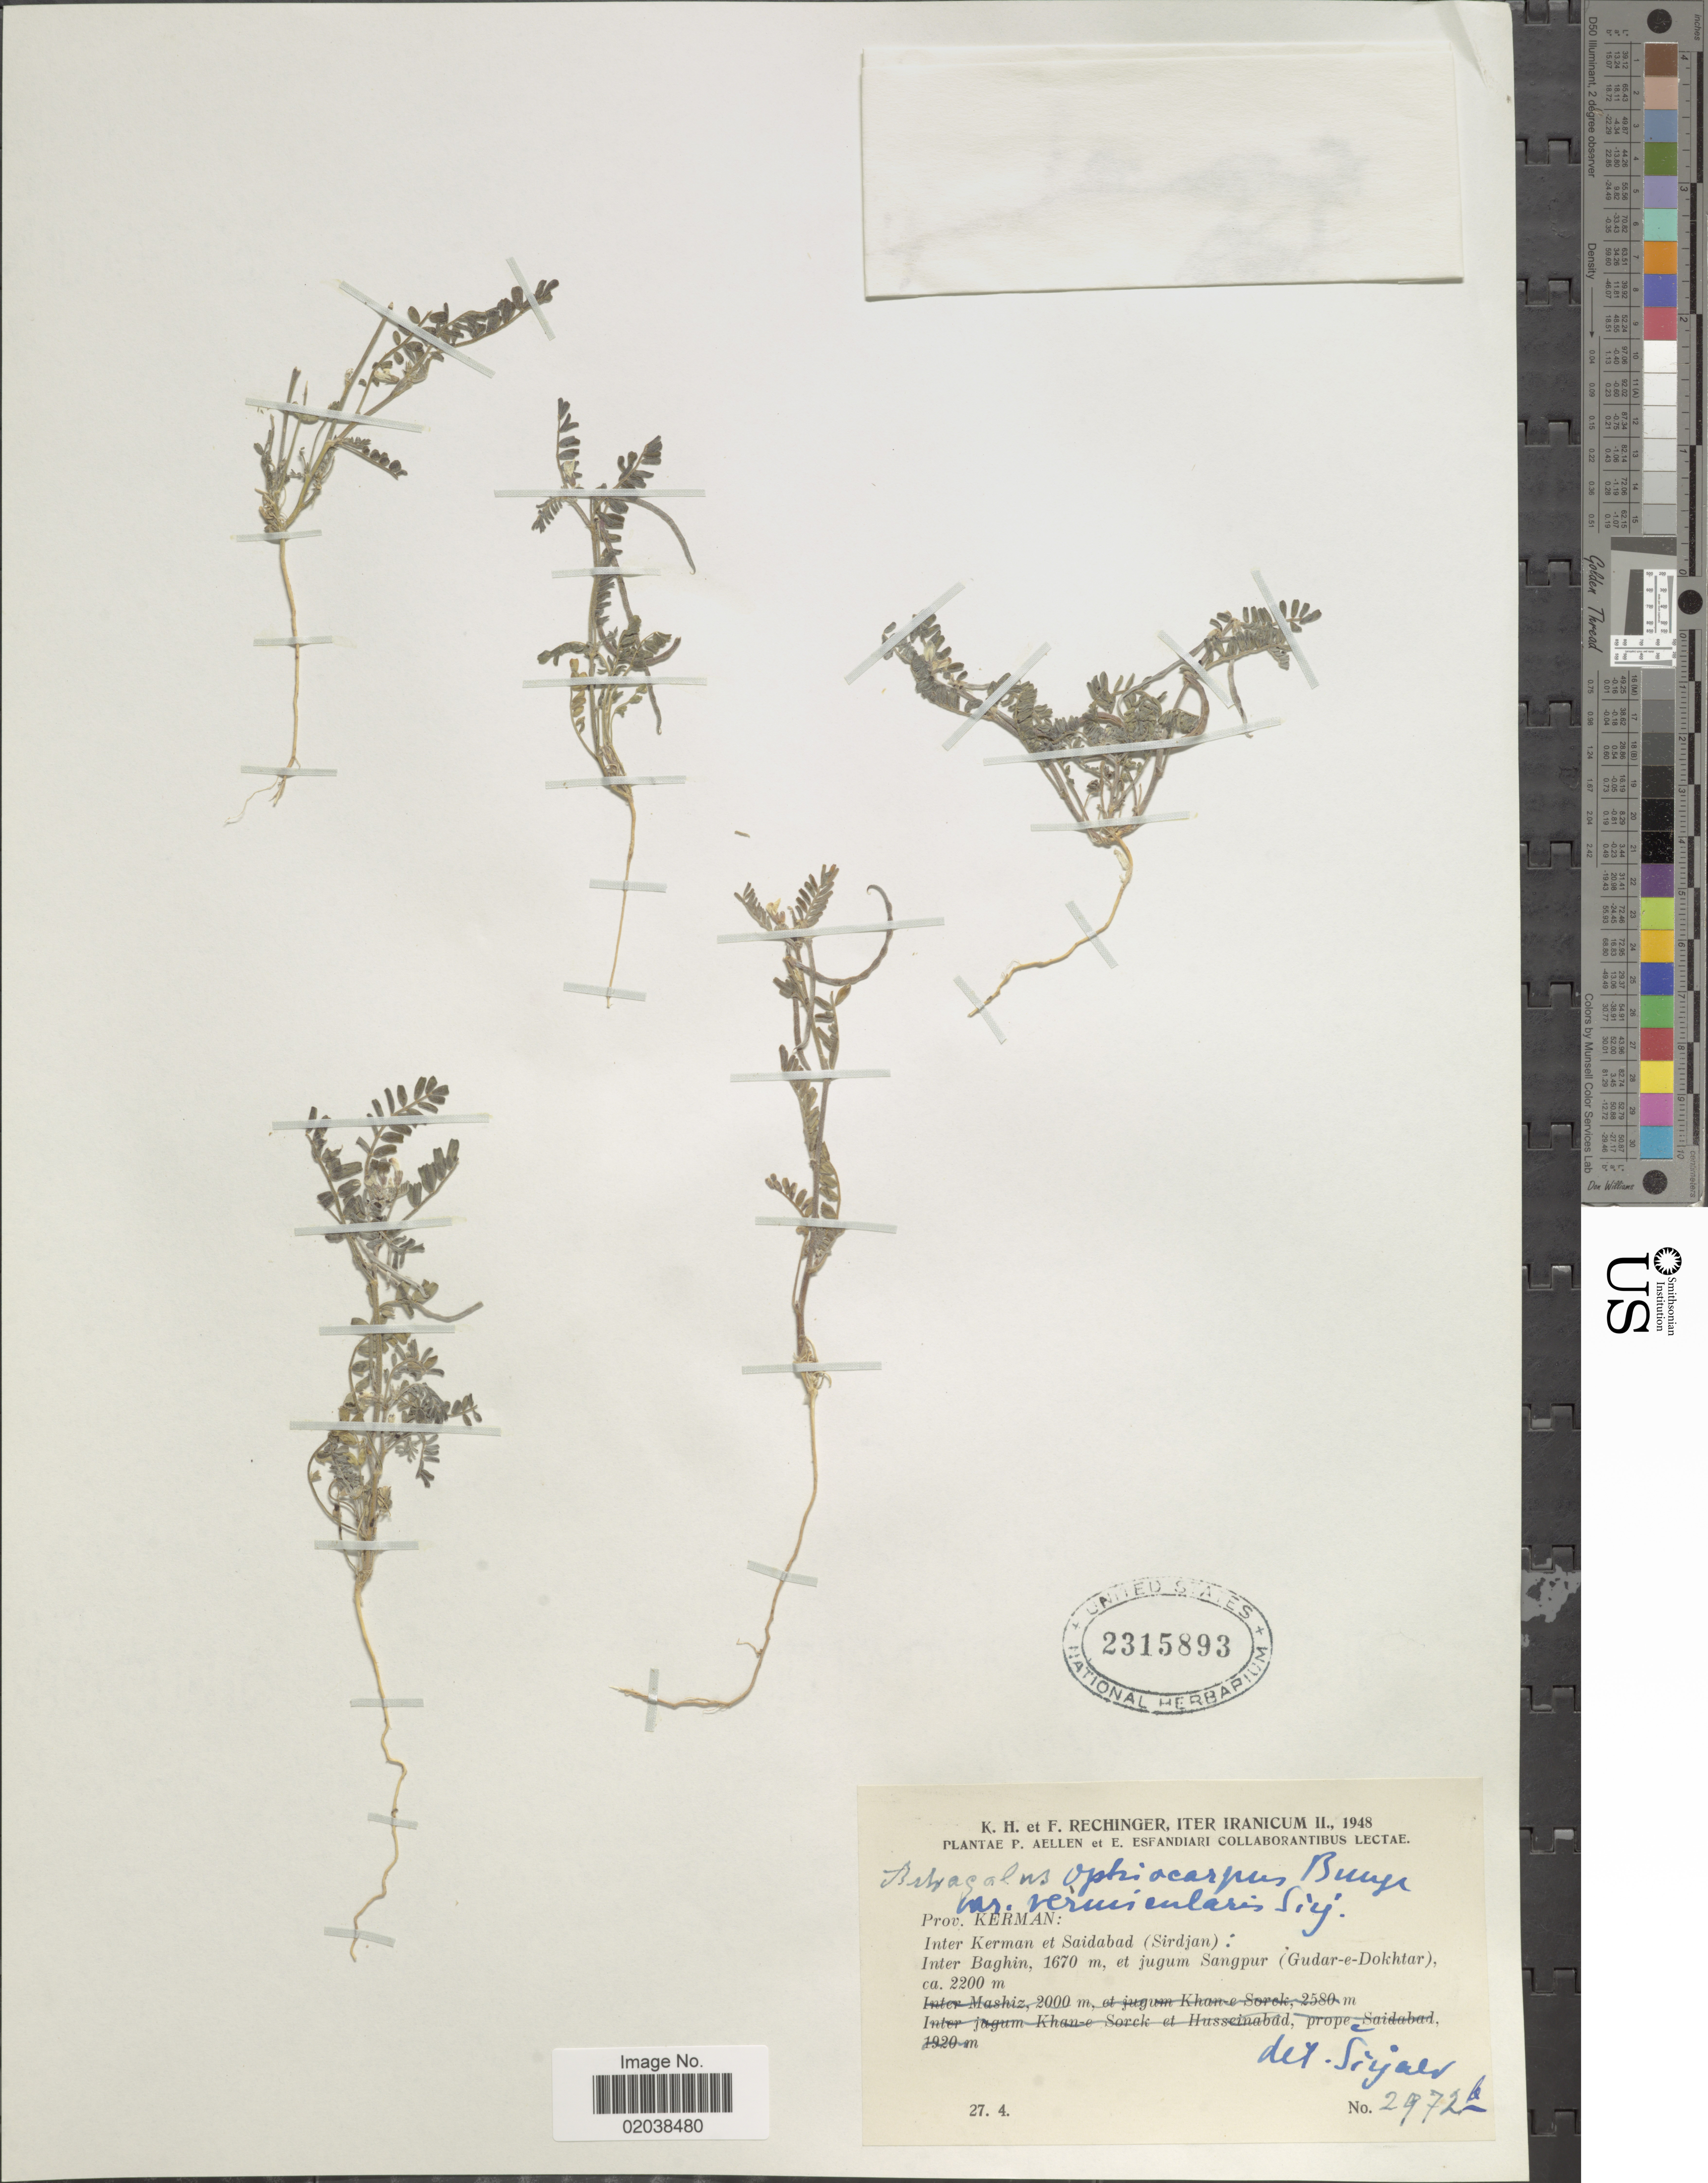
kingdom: Plantae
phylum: Tracheophyta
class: Magnoliopsida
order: Fabales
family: Fabaceae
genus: Astragalus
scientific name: Astragalus ophiocarpus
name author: Benth. ex Boiss.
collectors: K. H. Rechinger & F. Rechinger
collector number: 2972b*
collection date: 1948-04-27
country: Iran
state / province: Kerman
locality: Iranicum. Prov. Kerman: Inter Kerman et Saidabad (Sirdjan): Inter Baghin, et jugum Sangpur (Gudar-e Dokhtar)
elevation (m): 1670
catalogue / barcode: US 2315893